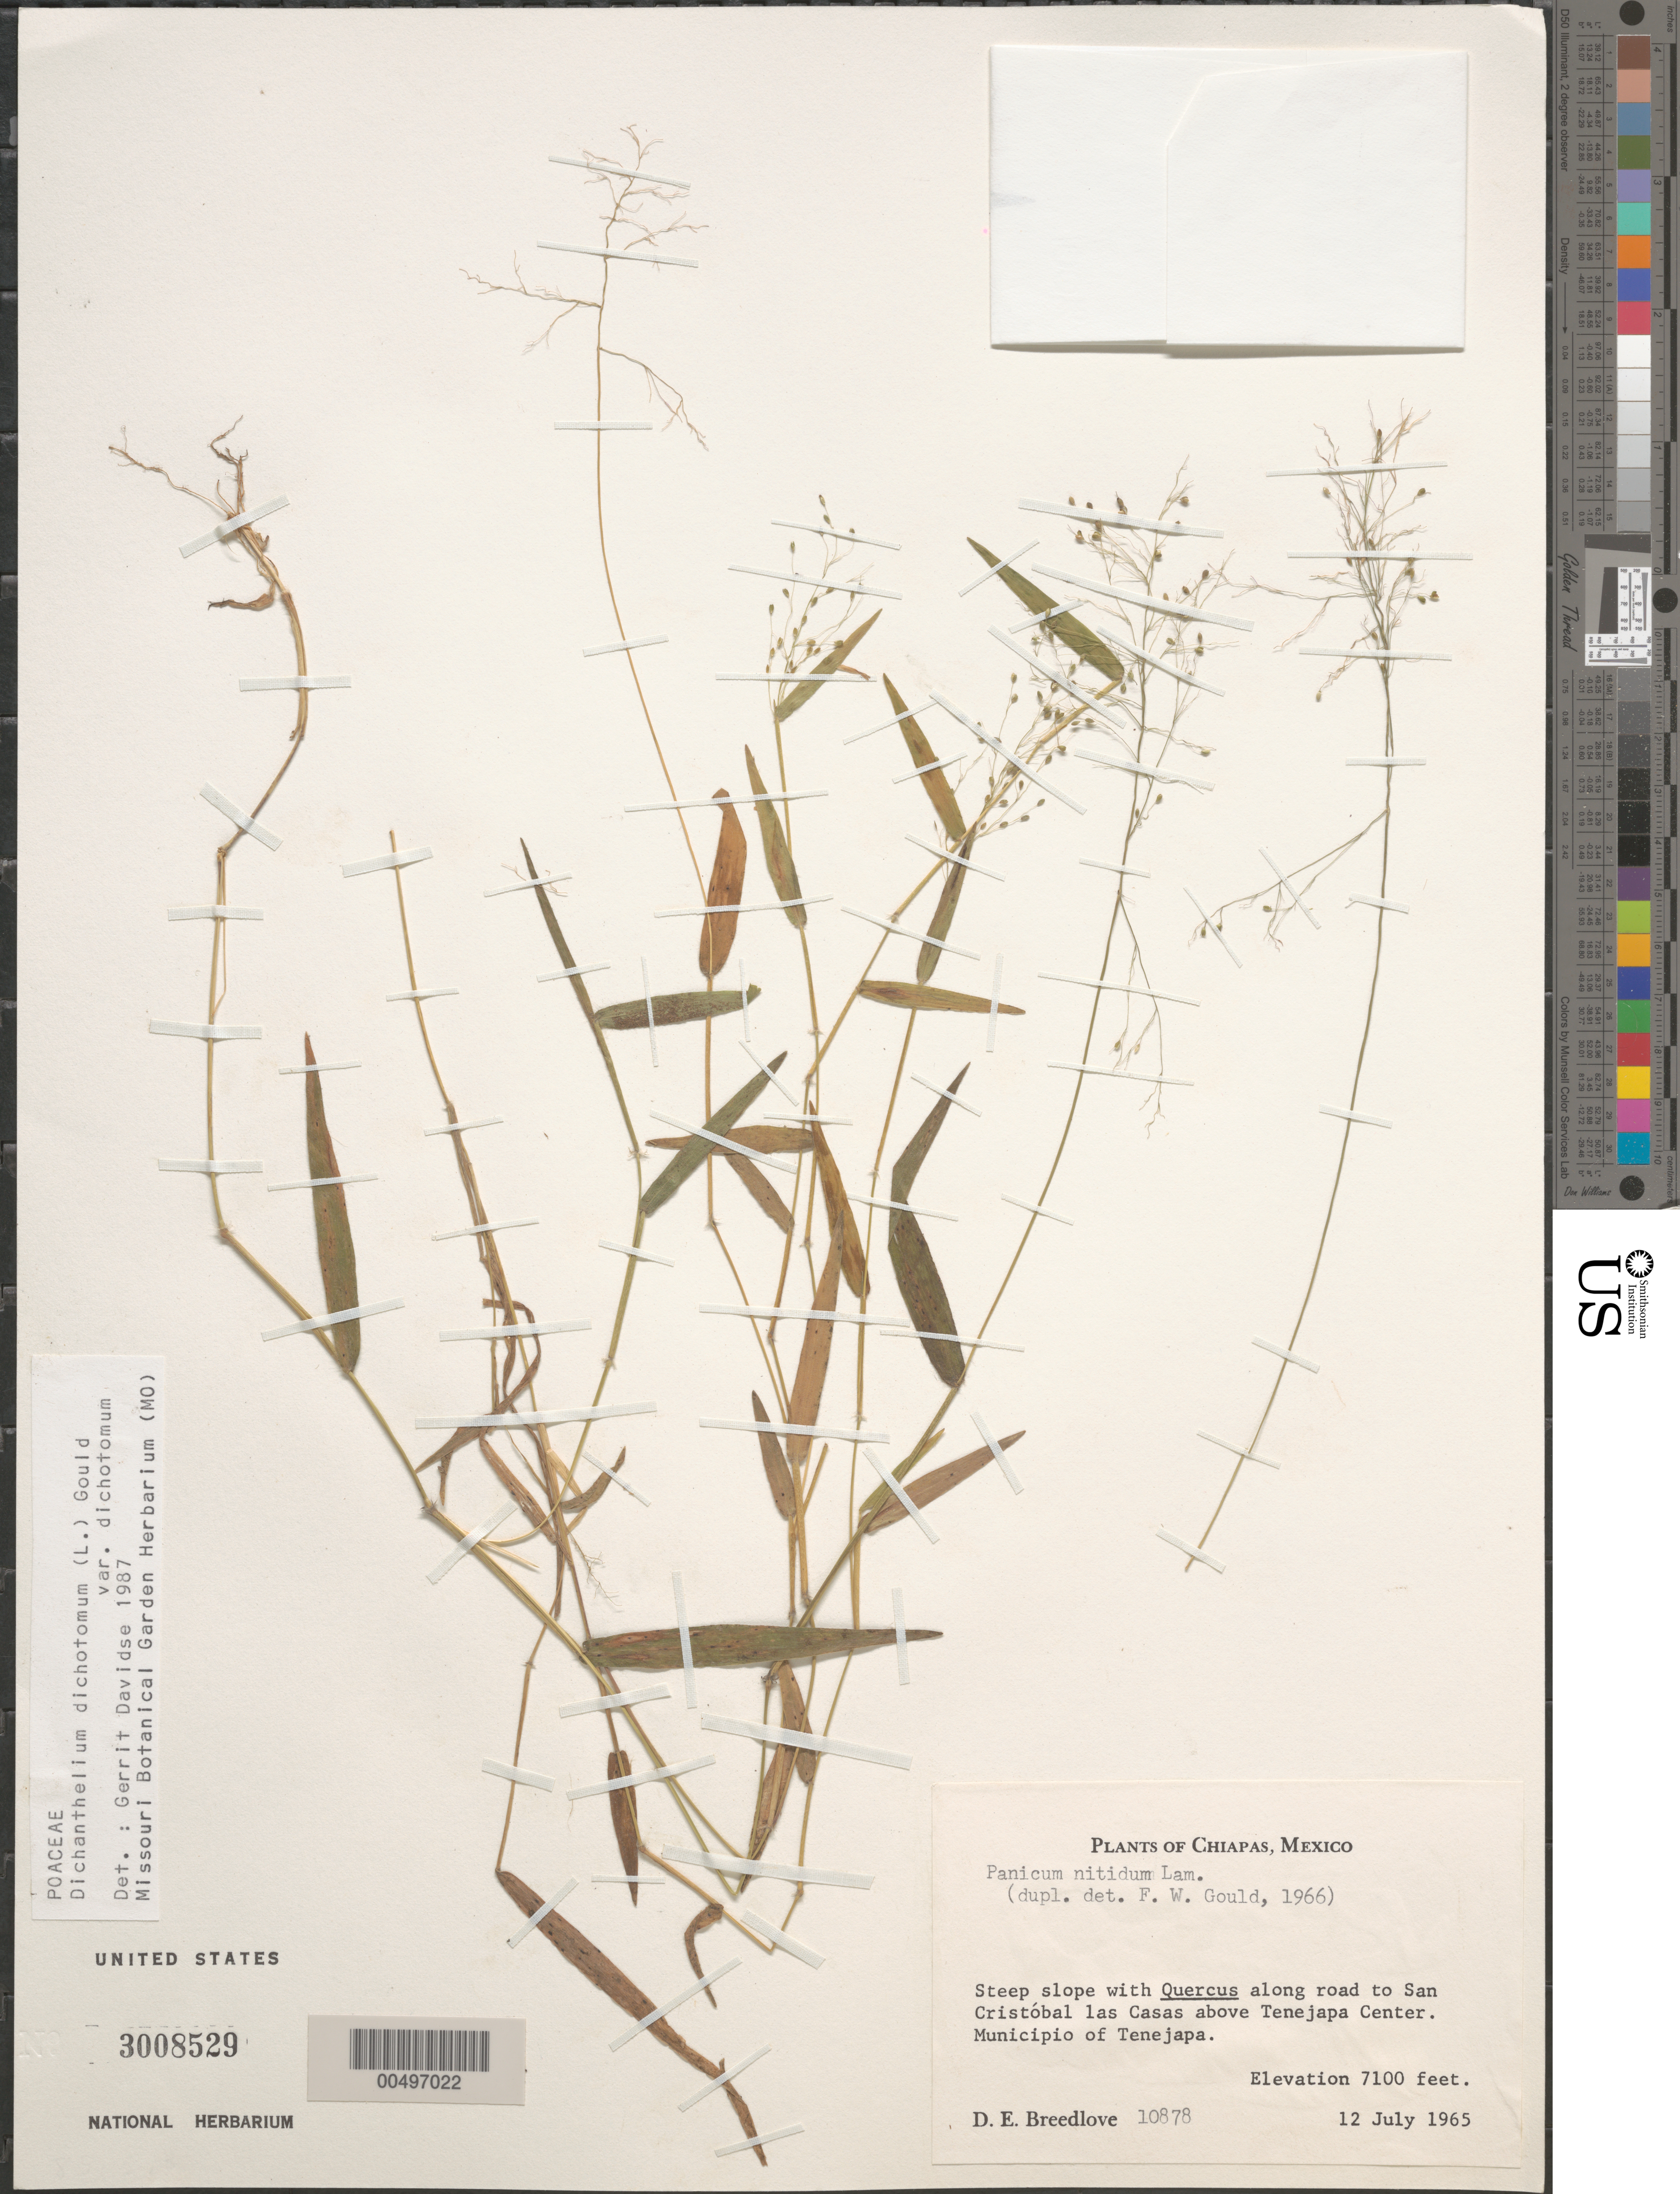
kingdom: Plantae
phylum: Tracheophyta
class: Liliopsida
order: Poales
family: Poaceae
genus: Dichanthelium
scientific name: Dichanthelium dichotomum var. dichotomum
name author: (L.) Gould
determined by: Davidse, Gerrit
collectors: D. E. Breedlove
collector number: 10878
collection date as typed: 12 Jul 1965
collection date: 1965-07-12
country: Mexico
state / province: Chiapas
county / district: Tenejapa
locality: Along rd to San Cristóbal las Casas above Tenejapa center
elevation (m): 2164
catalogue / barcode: US 3008529